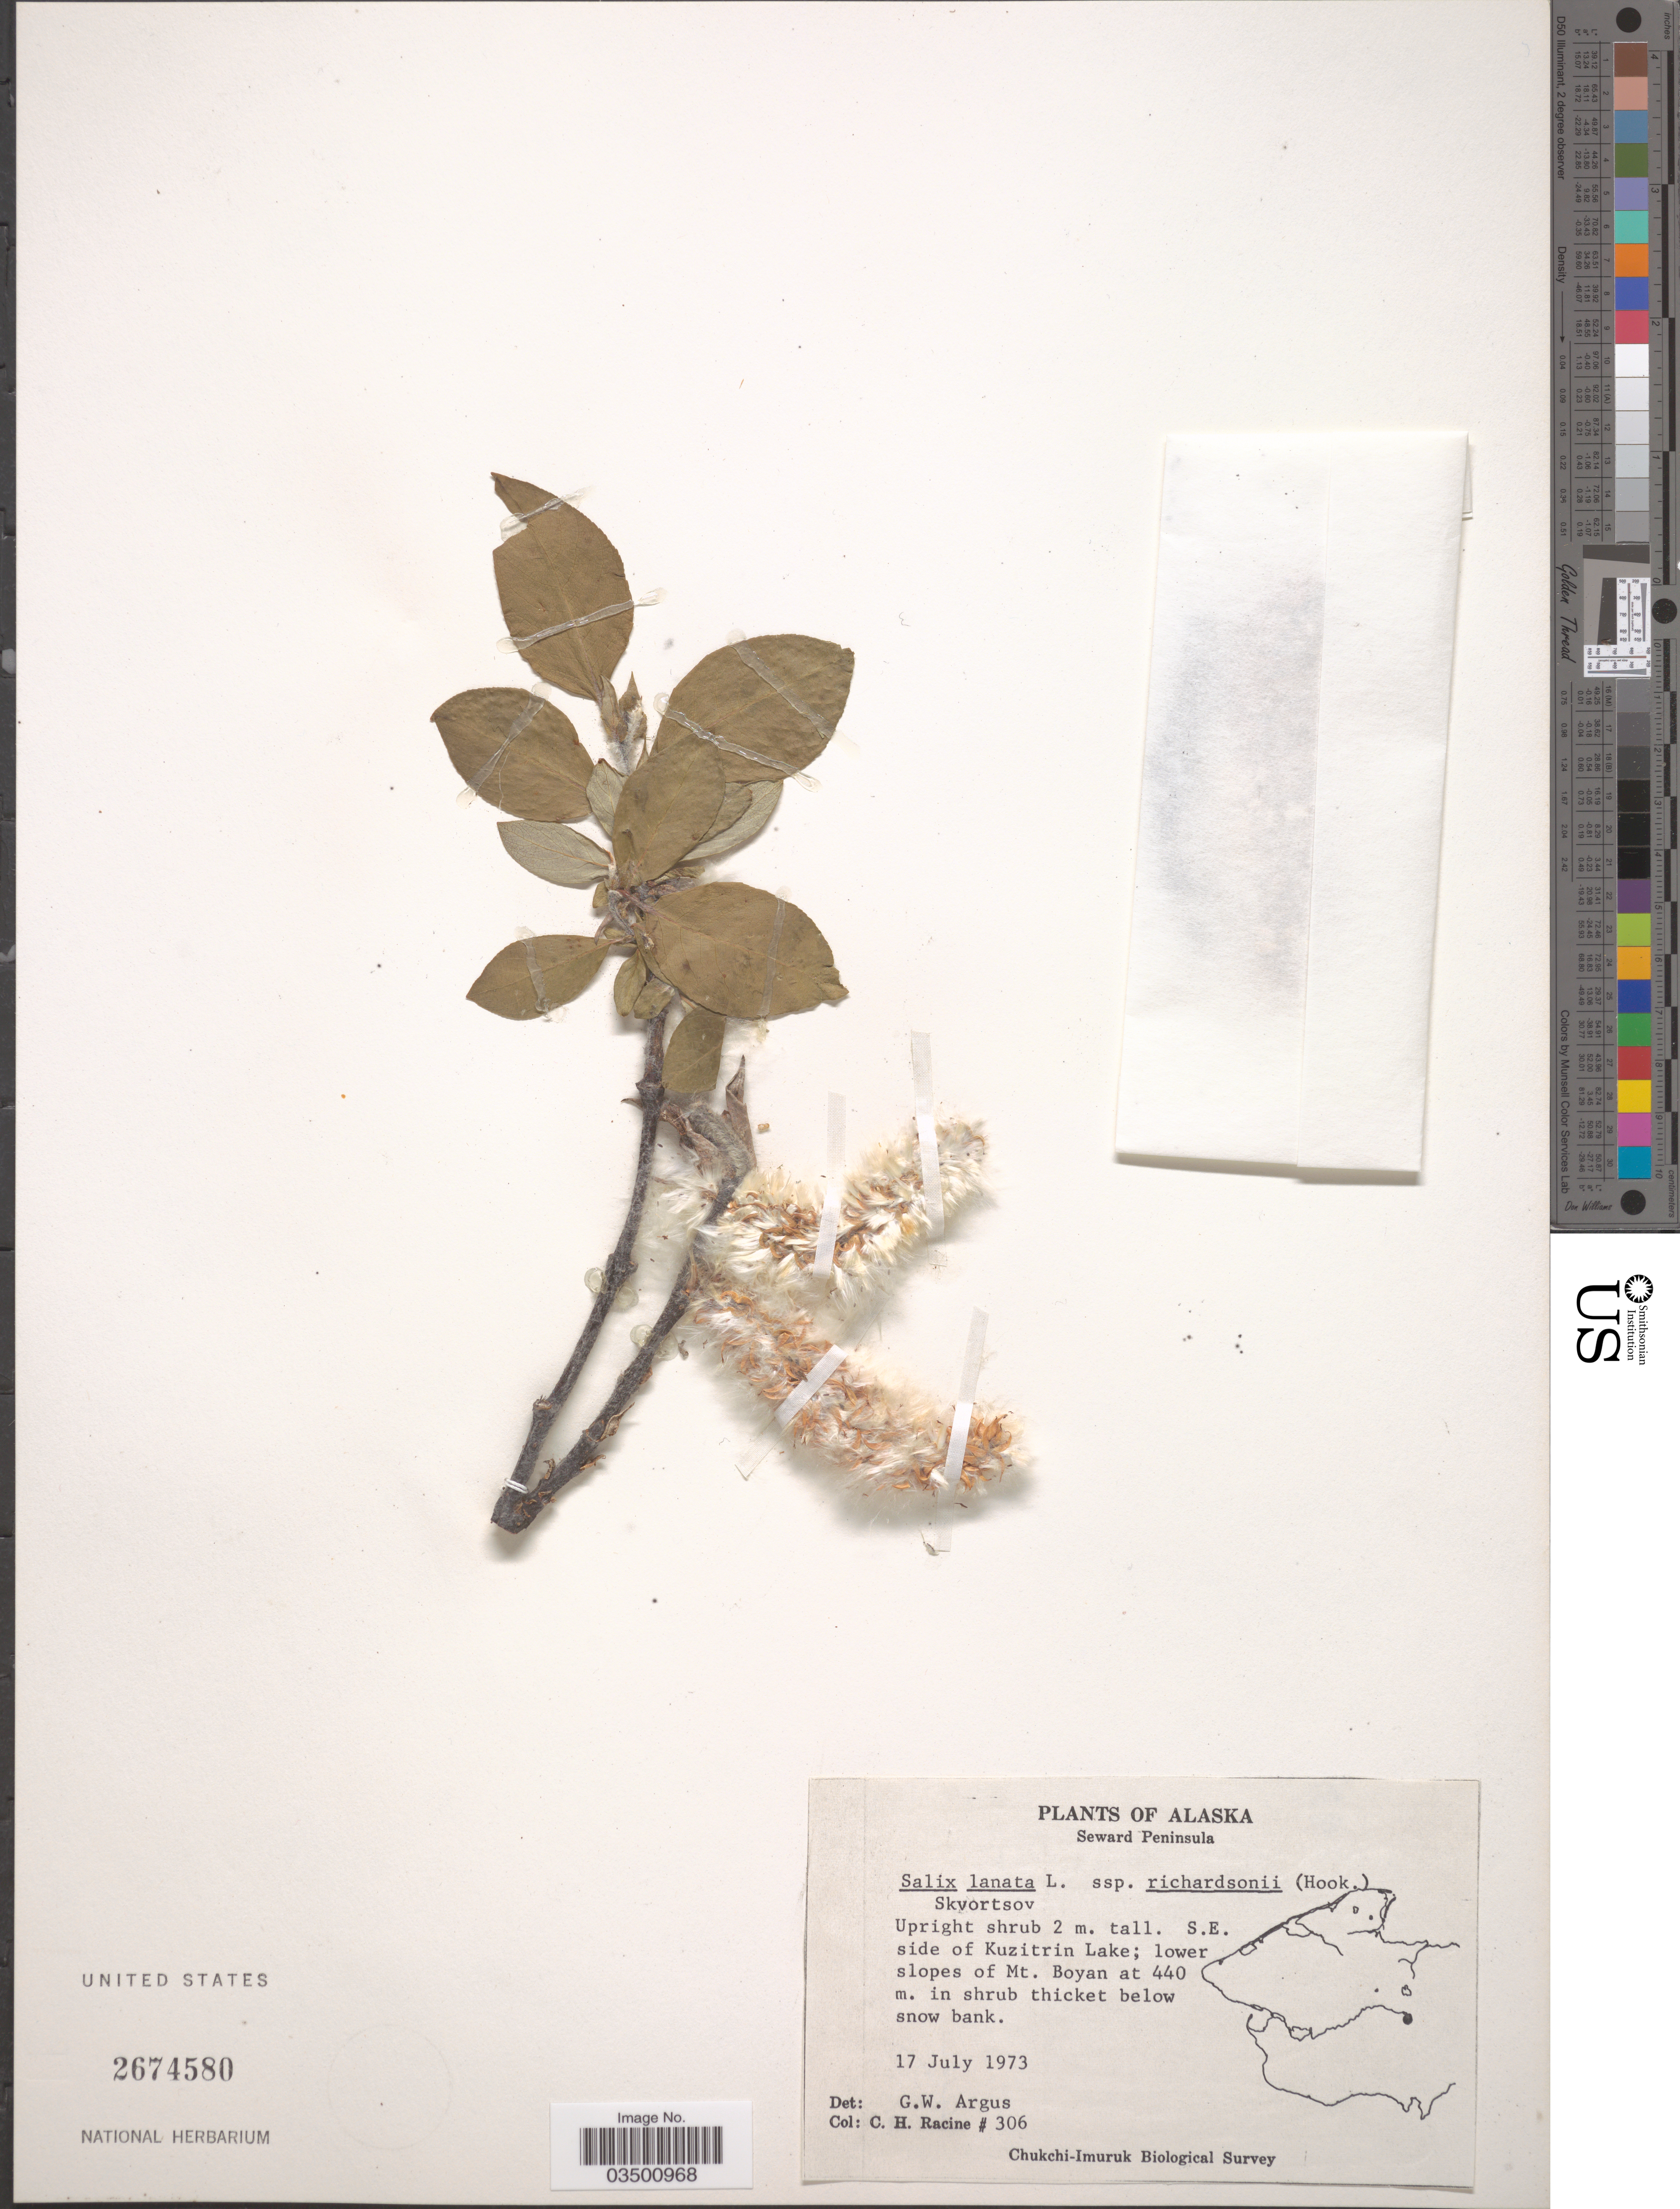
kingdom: Plantae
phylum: Tracheophyta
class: Magnoliopsida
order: Malpighiales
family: Salicaceae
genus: Salix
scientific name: Salix lanata subsp. richardsonii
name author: (Hook.) A.K. Skvortsov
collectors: C. Racine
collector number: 306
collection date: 1973-07-17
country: United States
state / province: Alaska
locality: Seward Peninsula. S. E. side of Kuzitrin Lake; lower slopes of Mt. Boyan.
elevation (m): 440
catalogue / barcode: US 2674580